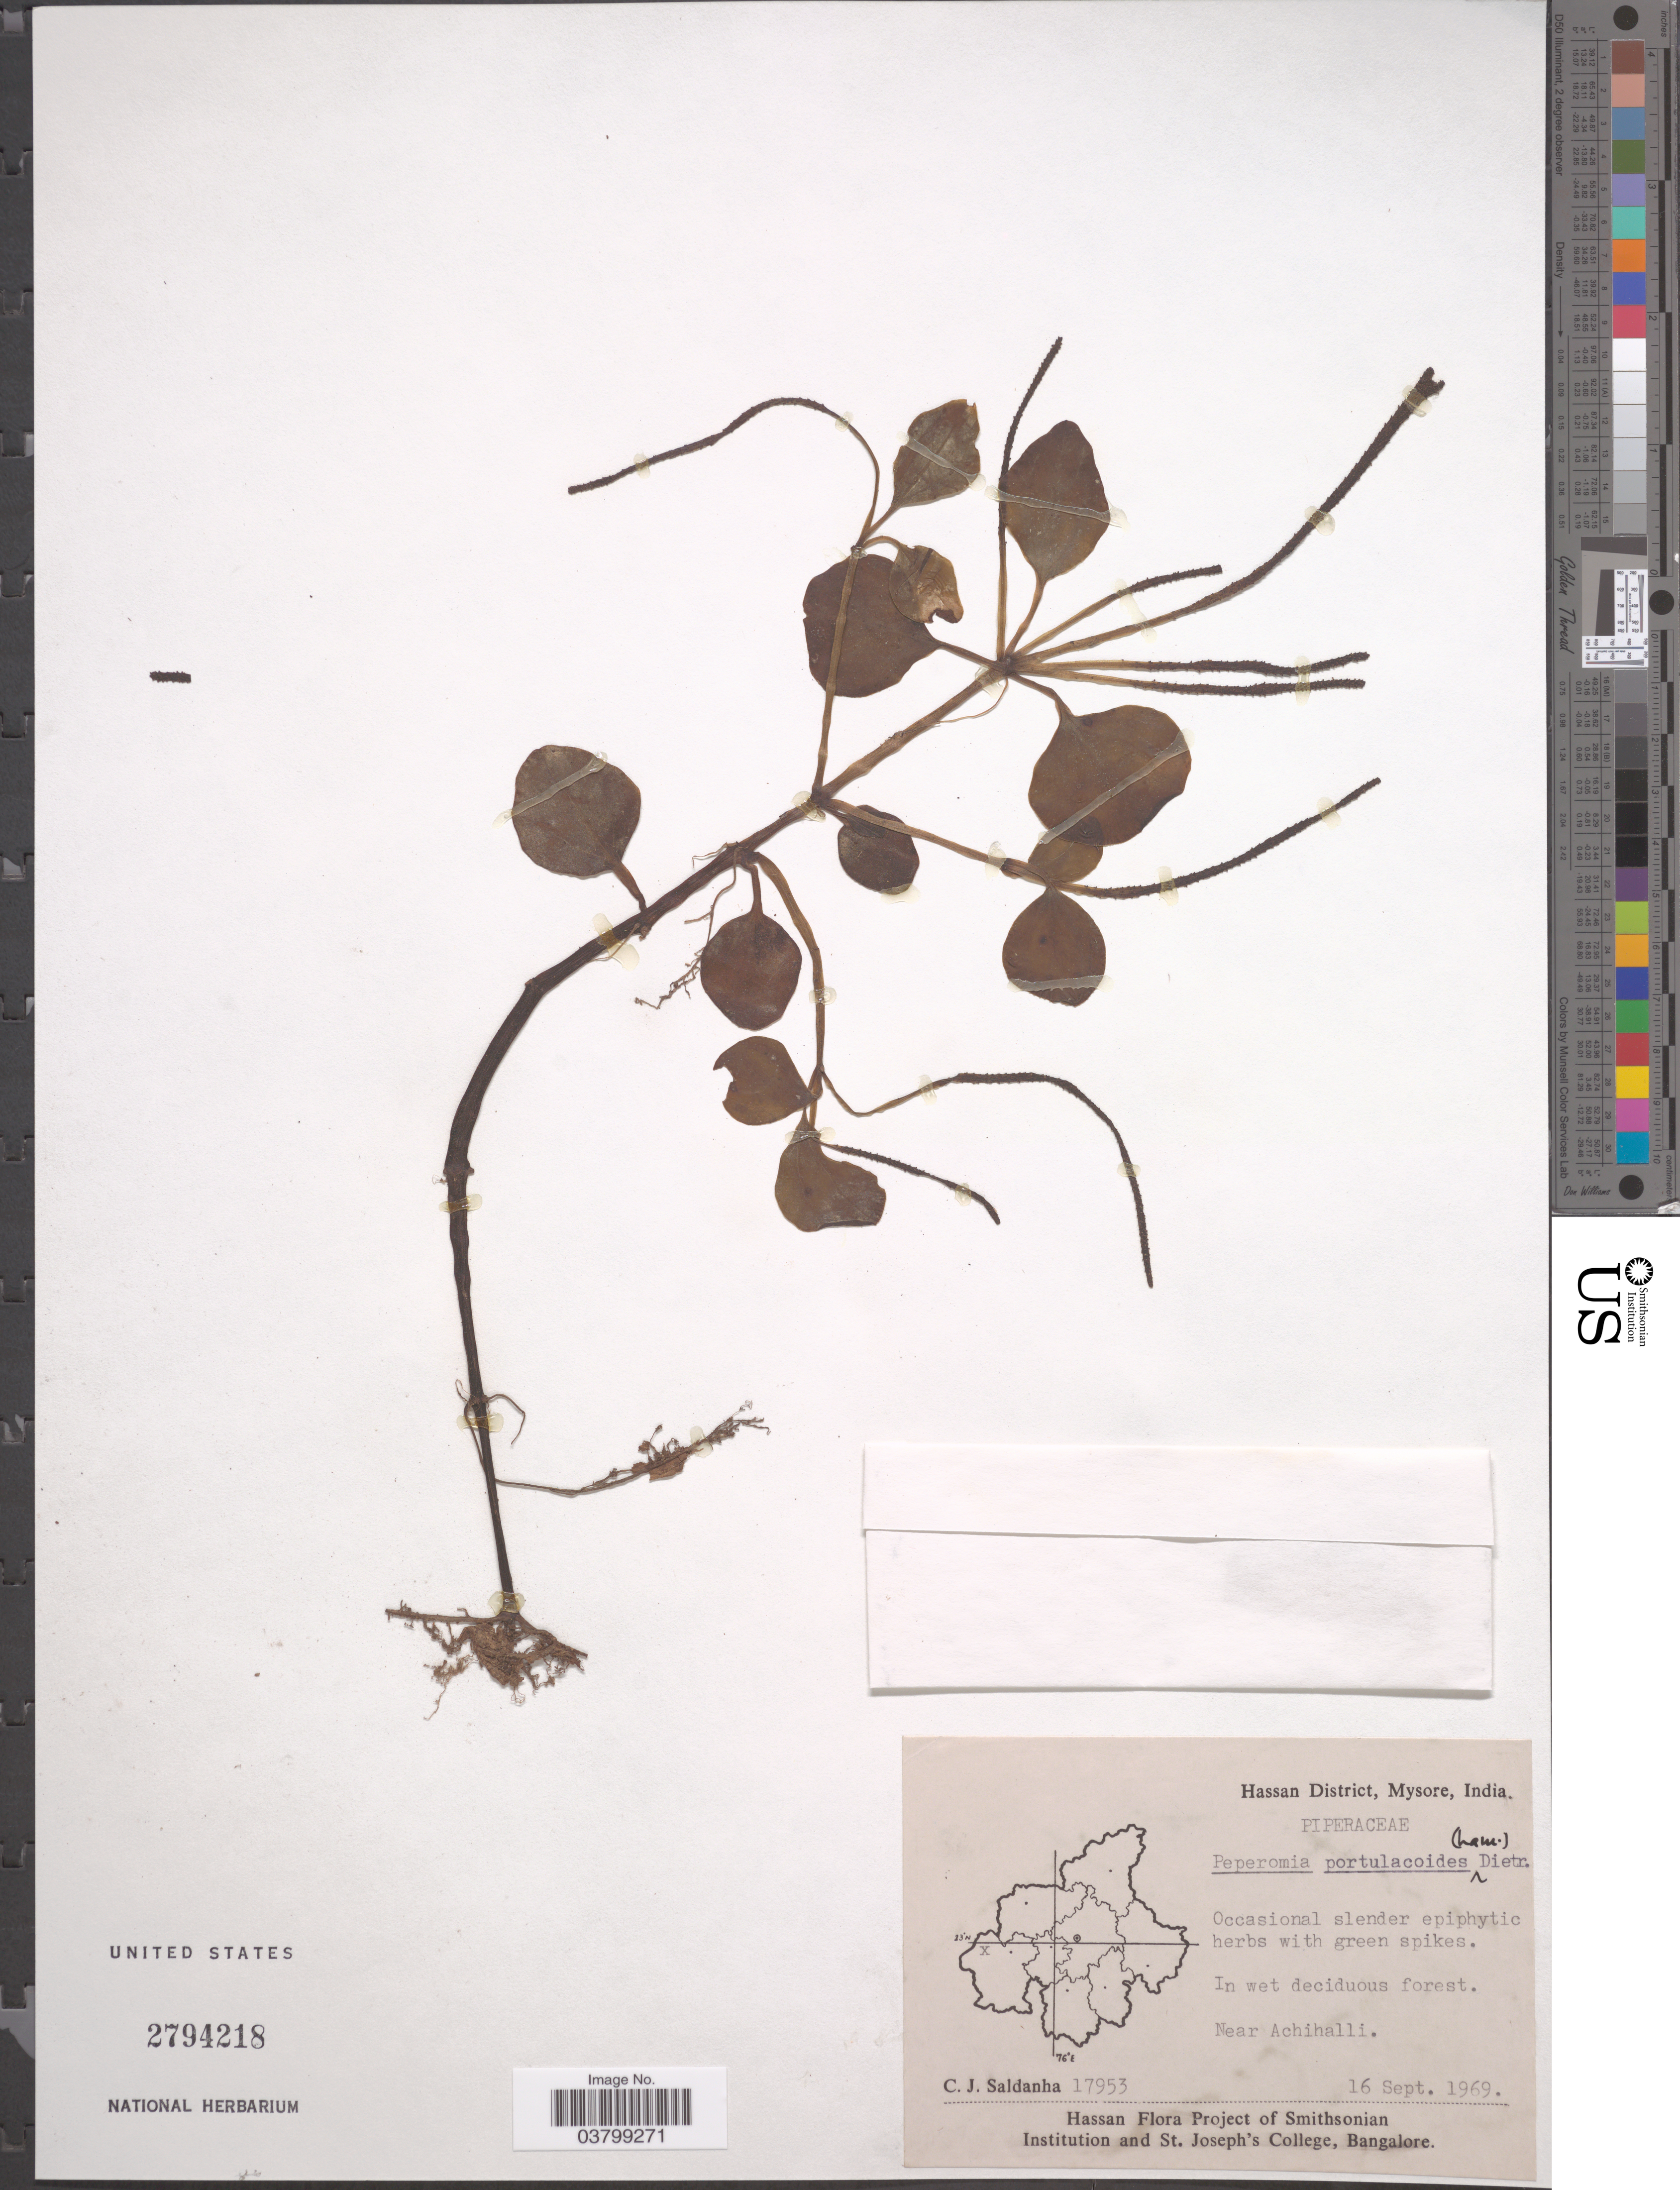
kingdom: Plantae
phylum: Tracheophyta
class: Magnoliopsida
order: Piperales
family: Piperaceae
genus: Peperomia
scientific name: Peperomia portulacoides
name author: (Lam.) A. Dietr.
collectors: C. Saldanha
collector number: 17953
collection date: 1969-09-16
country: India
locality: Hassan District, Mysore. Near Achihalli.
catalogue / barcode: US 2794218